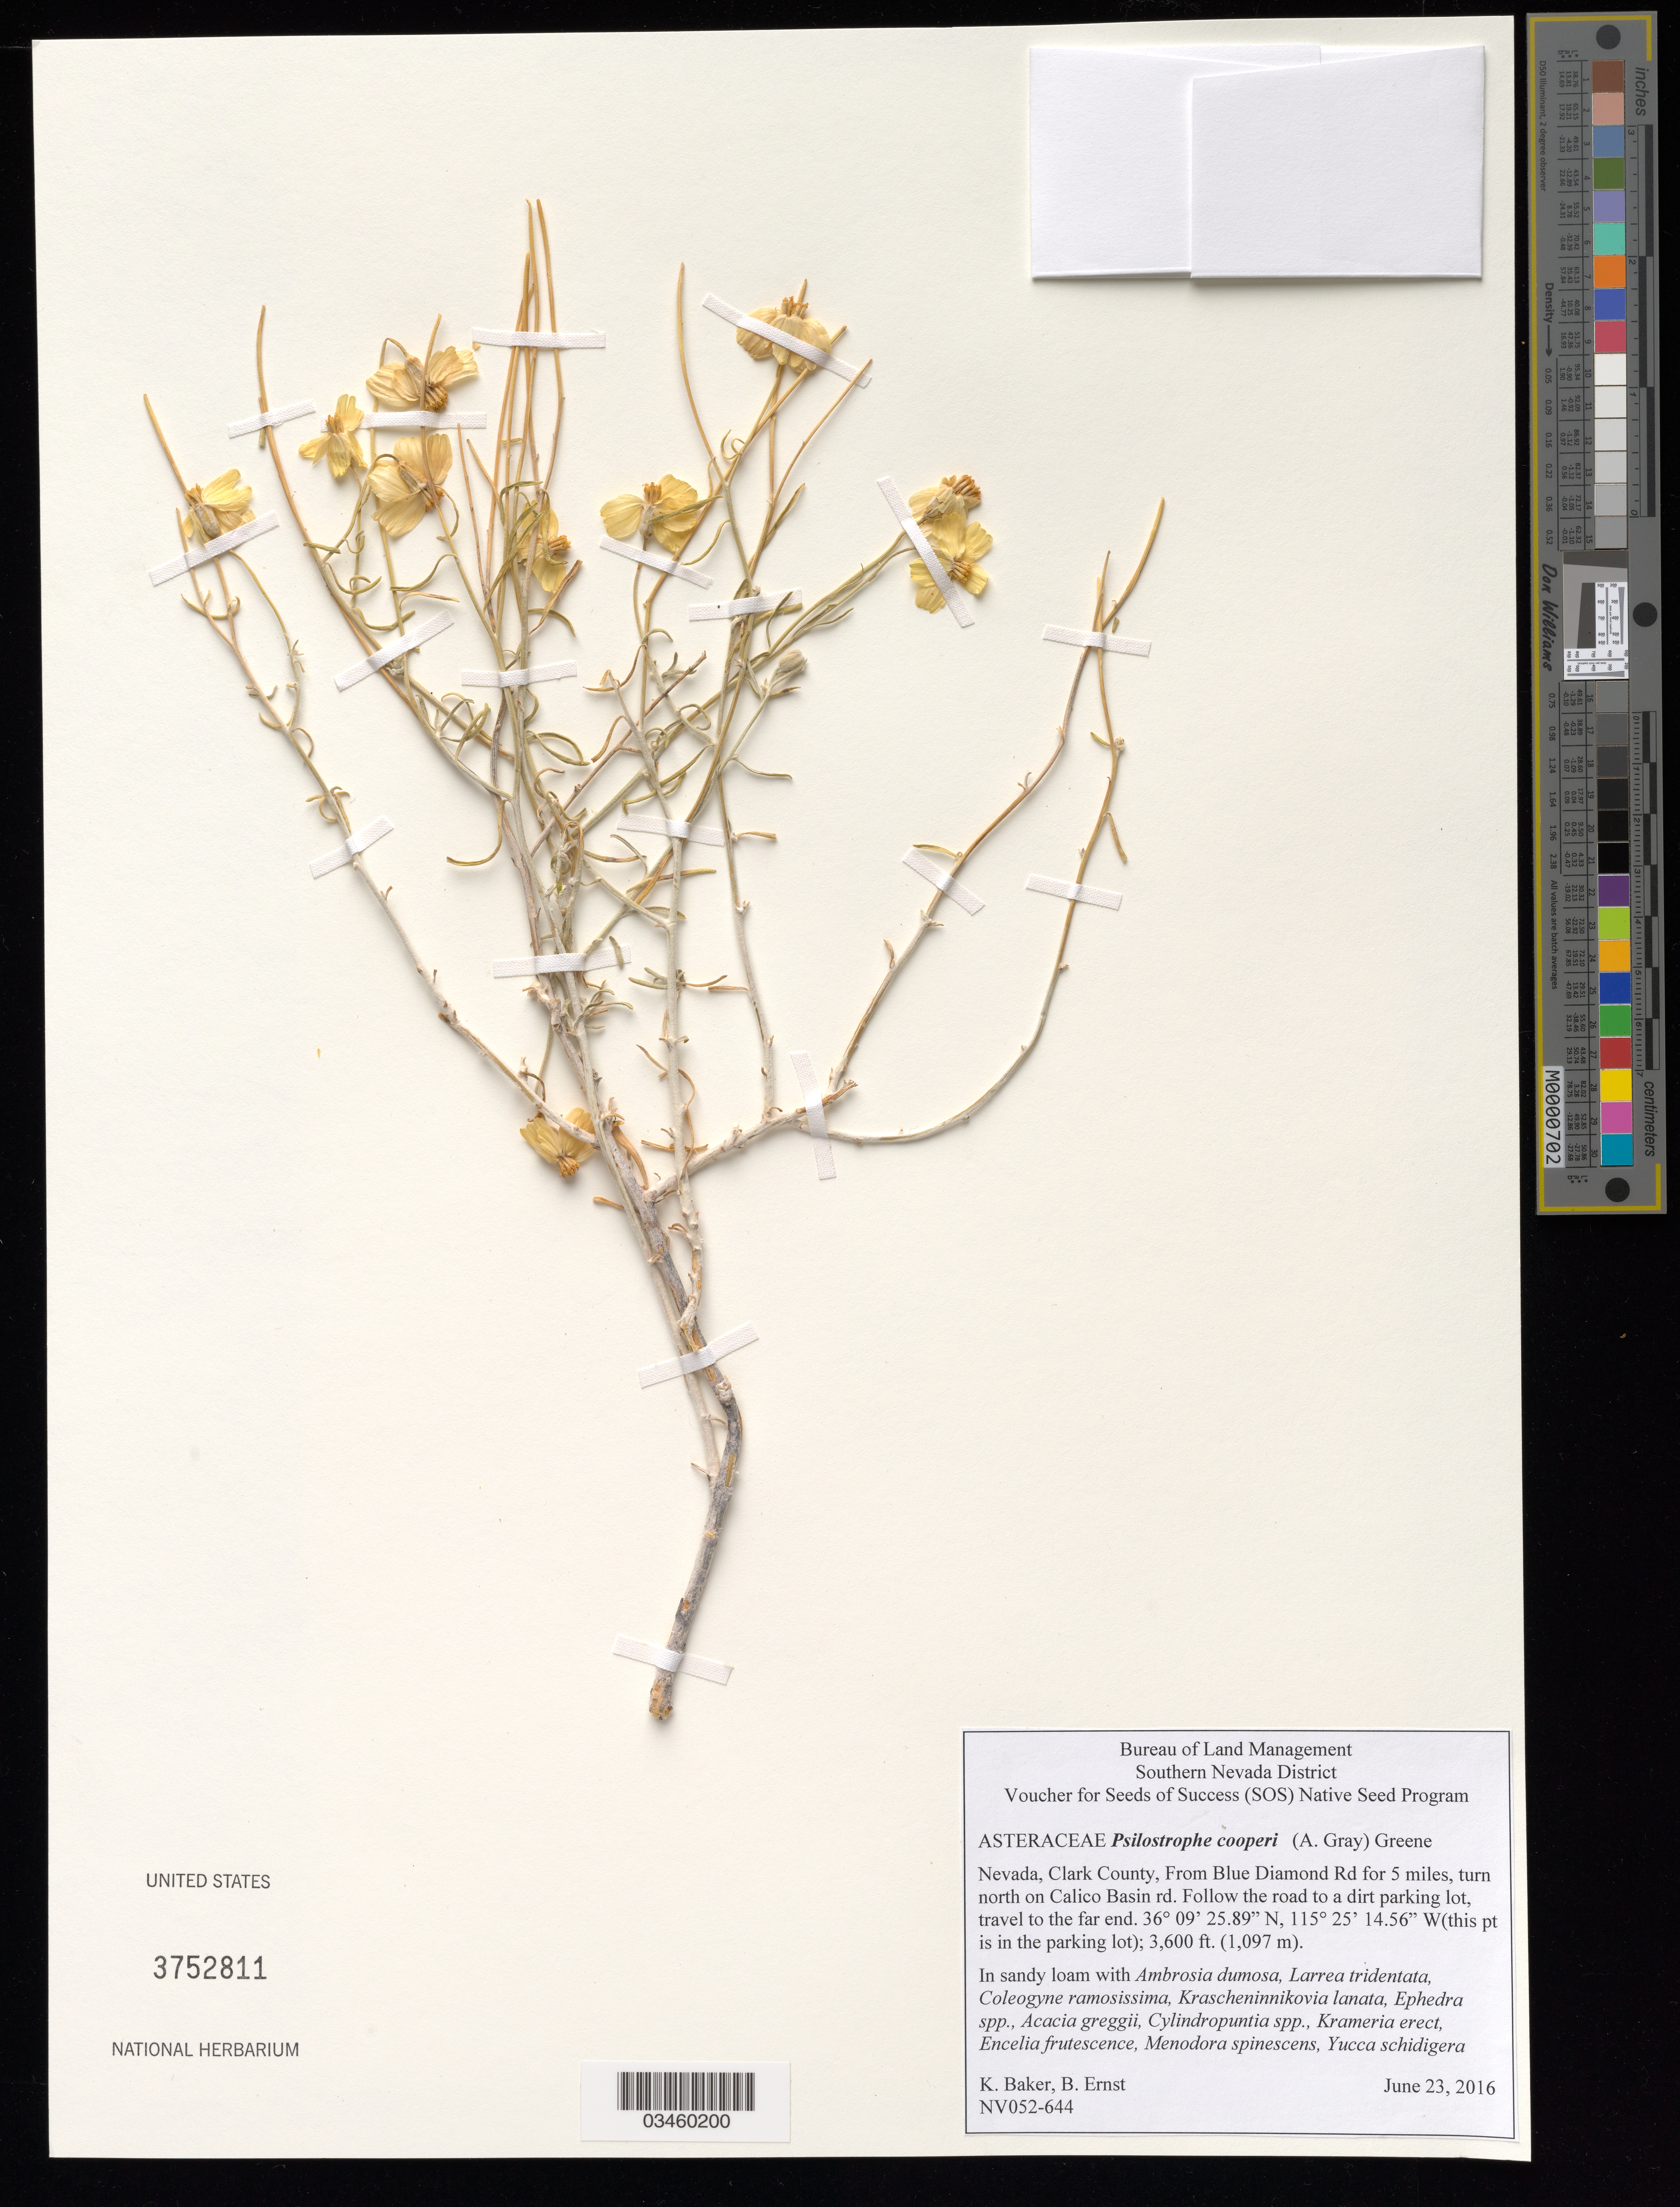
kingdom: Plantae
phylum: Tracheophyta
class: Magnoliopsida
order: Asterales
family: Asteraceae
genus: Psilostrophe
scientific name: Psilostrophe cooperi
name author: (A. Gray) Greene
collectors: K. Baker & B. Ernst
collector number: NV052-644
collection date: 2016-06-23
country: United States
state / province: Nevada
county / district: Clark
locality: Red Rock National Conservation Area, Calico Basin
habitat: Sandy loam. With Ambrosia dumosa, Larrea tridentata, Acacia greggii, ect.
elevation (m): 1097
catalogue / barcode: US 3752811